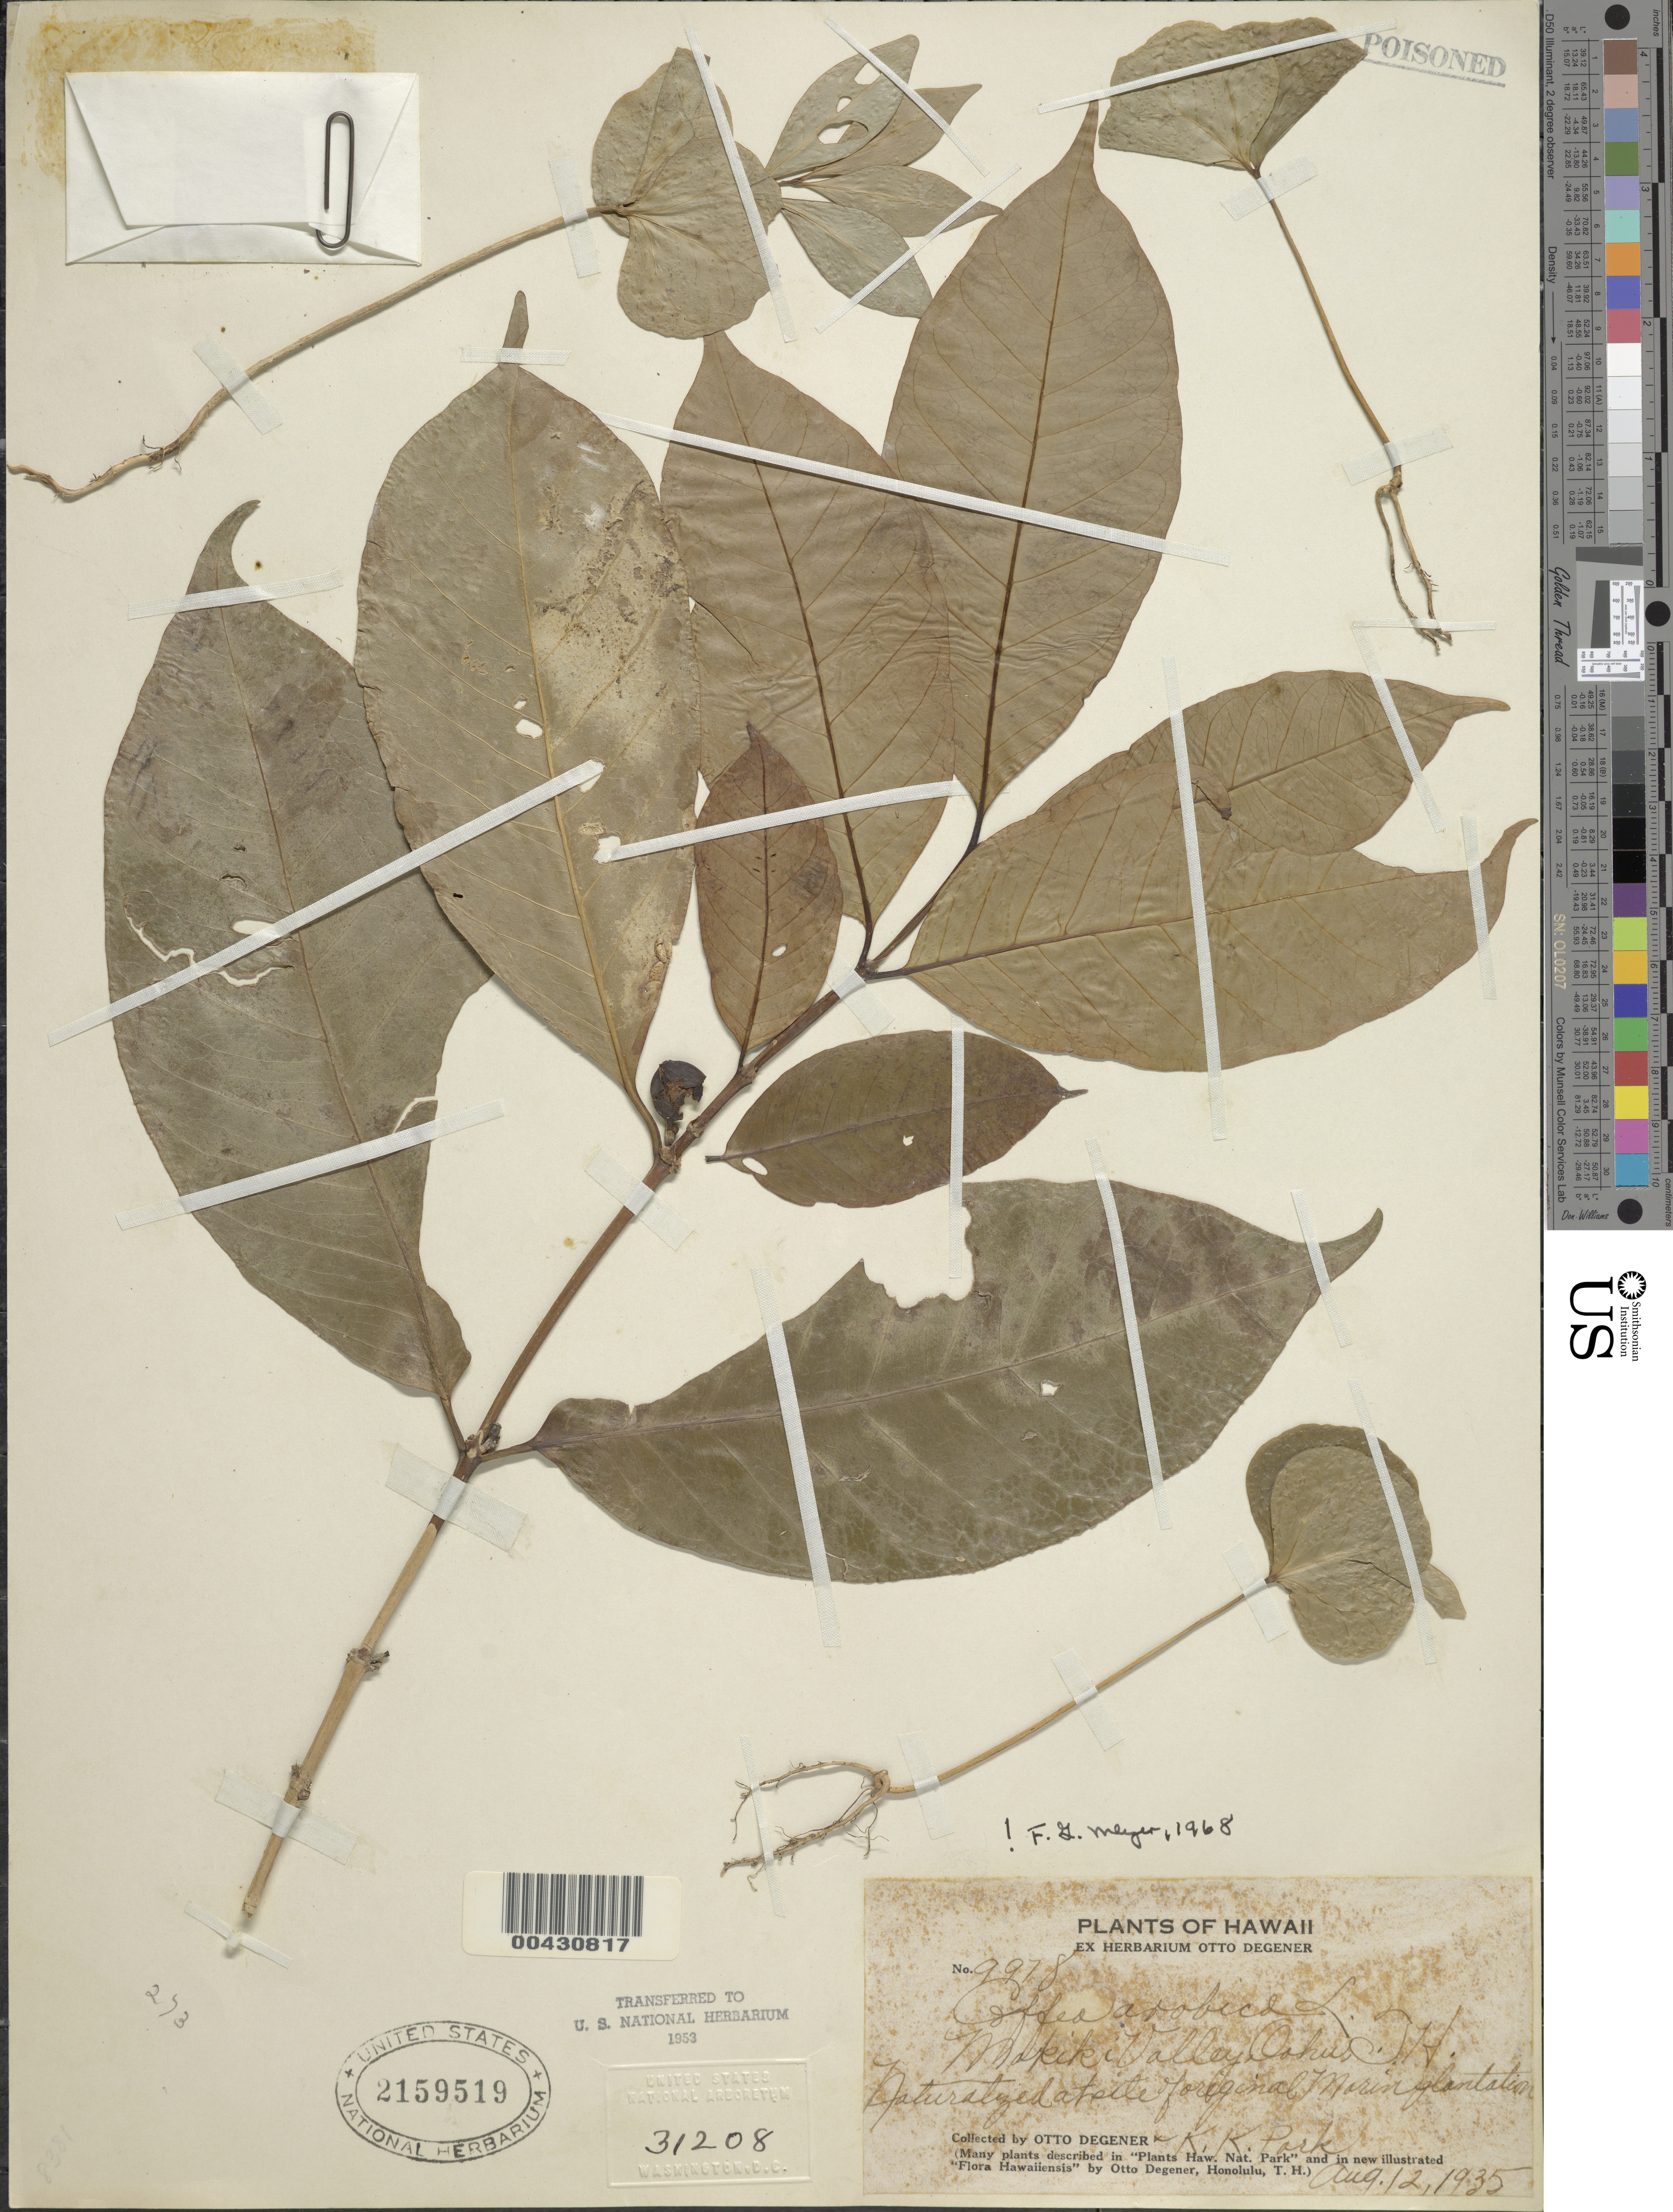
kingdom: Plantae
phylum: Tracheophyta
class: Magnoliopsida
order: Gentianales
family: Rubiaceae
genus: Coffea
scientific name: Coffea arabica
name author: L.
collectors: O. Degener & K. Park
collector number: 9978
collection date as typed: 12 Aug 1935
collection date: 1935-08-12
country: United States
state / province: Hawaii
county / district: Kauai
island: Kaua'i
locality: Makiki Valley, Oahu.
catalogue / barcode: US 2159519